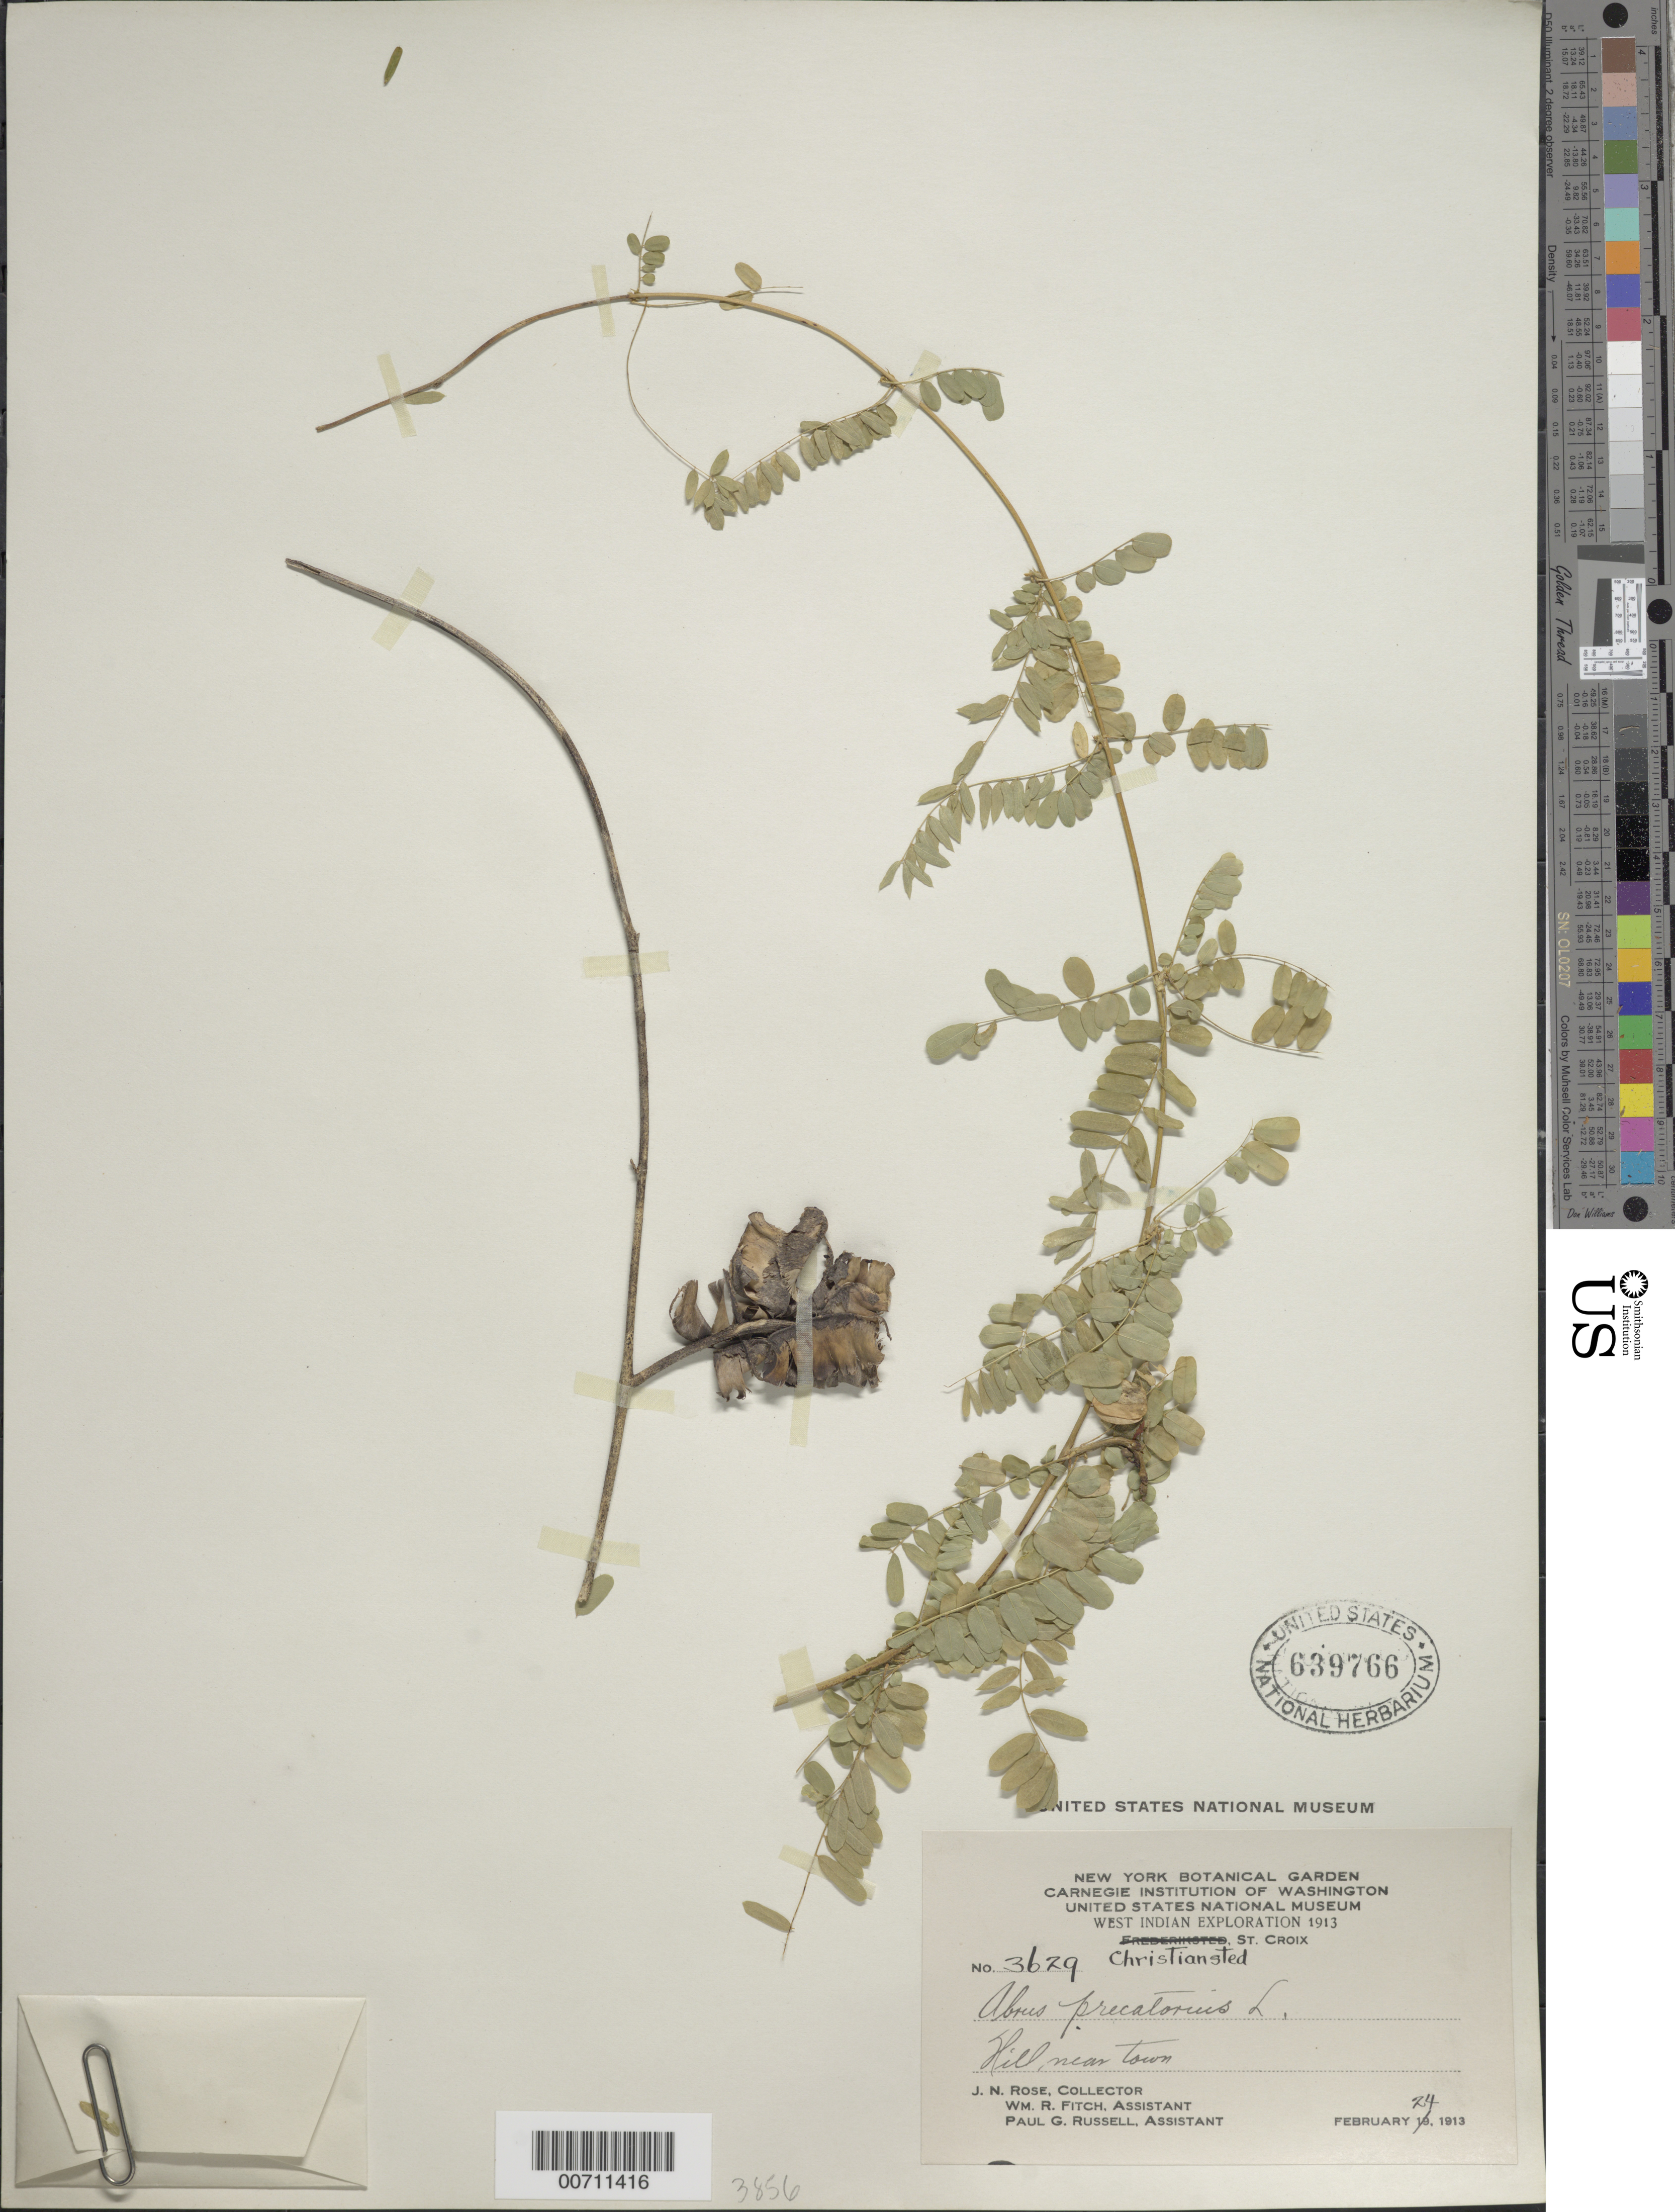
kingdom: Plantae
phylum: Tracheophyta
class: Magnoliopsida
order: Fabales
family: Fabaceae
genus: Abrus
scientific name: Abrus precatorius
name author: L.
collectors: J. N. Rose, W. R. Fitch & P. G. Russell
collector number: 3629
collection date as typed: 24 Feb 1913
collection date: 1913-02-24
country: U.S. Virgin Islands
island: St. Croix Island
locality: Christiansted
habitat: Hill near town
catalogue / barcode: US 639766